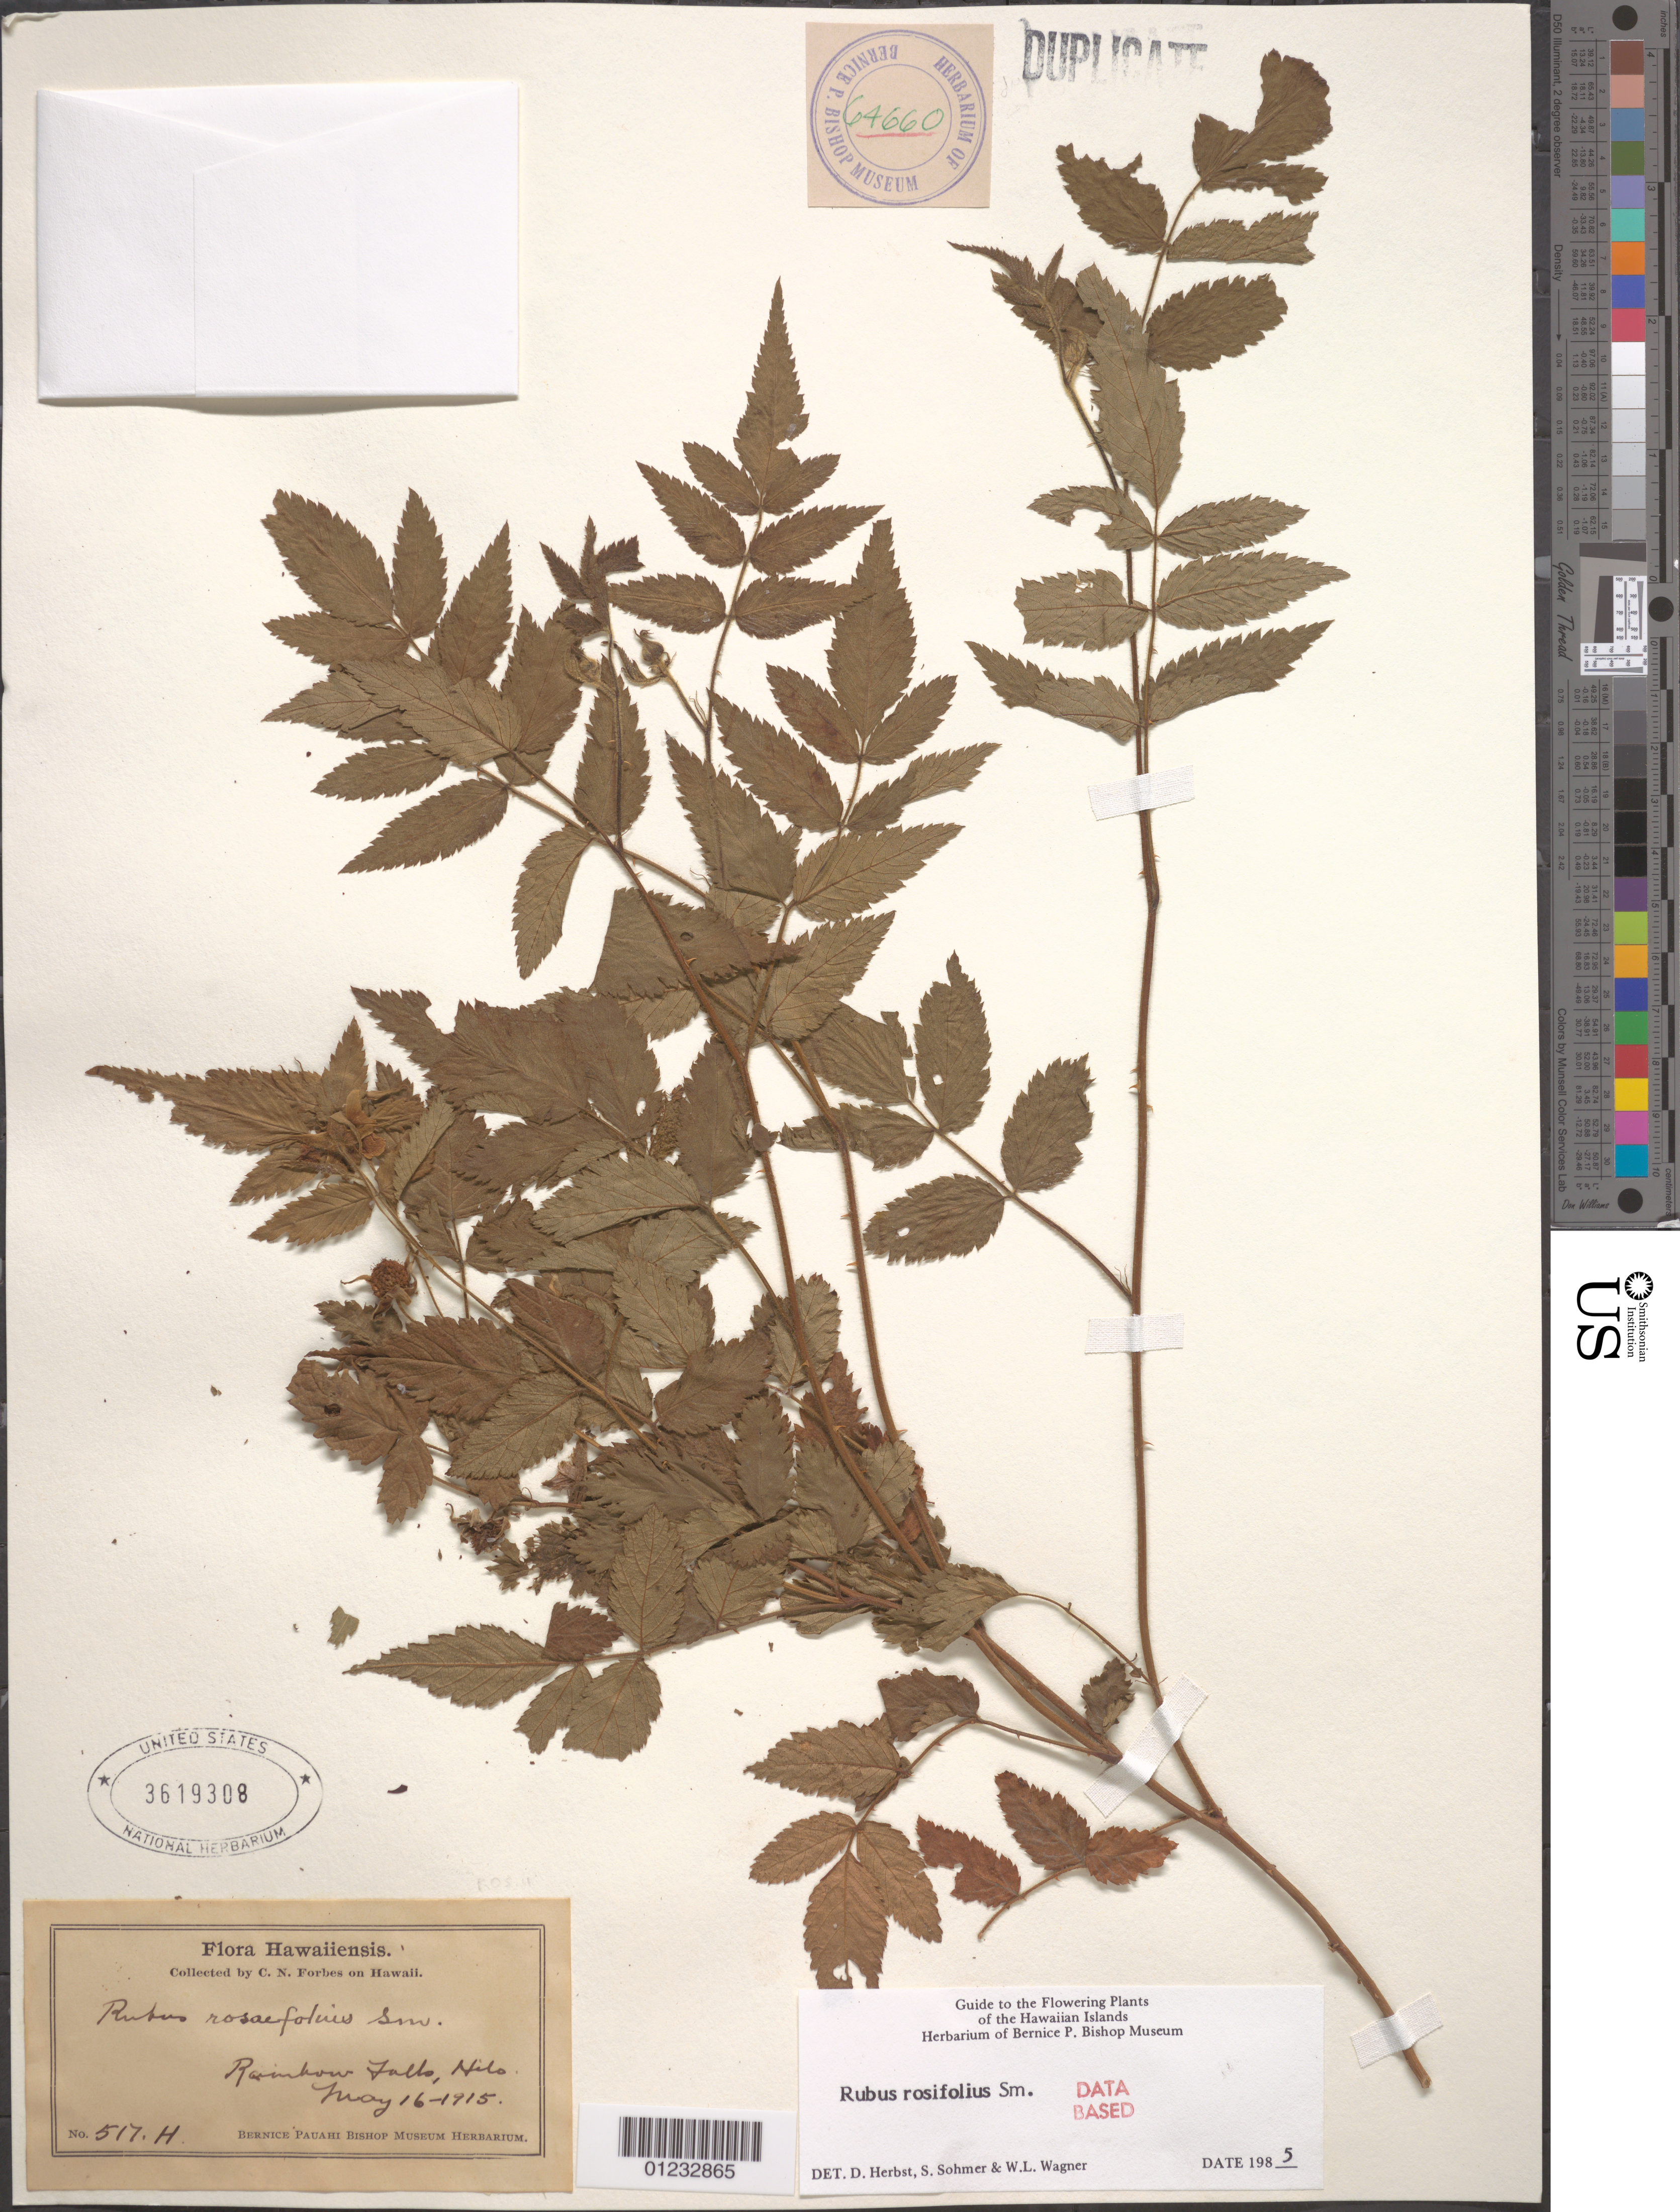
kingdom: Plantae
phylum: Tracheophyta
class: Magnoliopsida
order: Rosales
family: Rosaceae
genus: Rosa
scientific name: Rosa rosifolius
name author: Sm.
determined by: Herbst, D. R.; Sohmer, S. H.; Wagner, W. L.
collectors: C. N. Forbes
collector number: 517.H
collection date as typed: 16 May 1915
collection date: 1915-05-16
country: United States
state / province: Hawaii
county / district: Hawaii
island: Hawaii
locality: Rainbow Falls, Hilo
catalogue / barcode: US 3619308